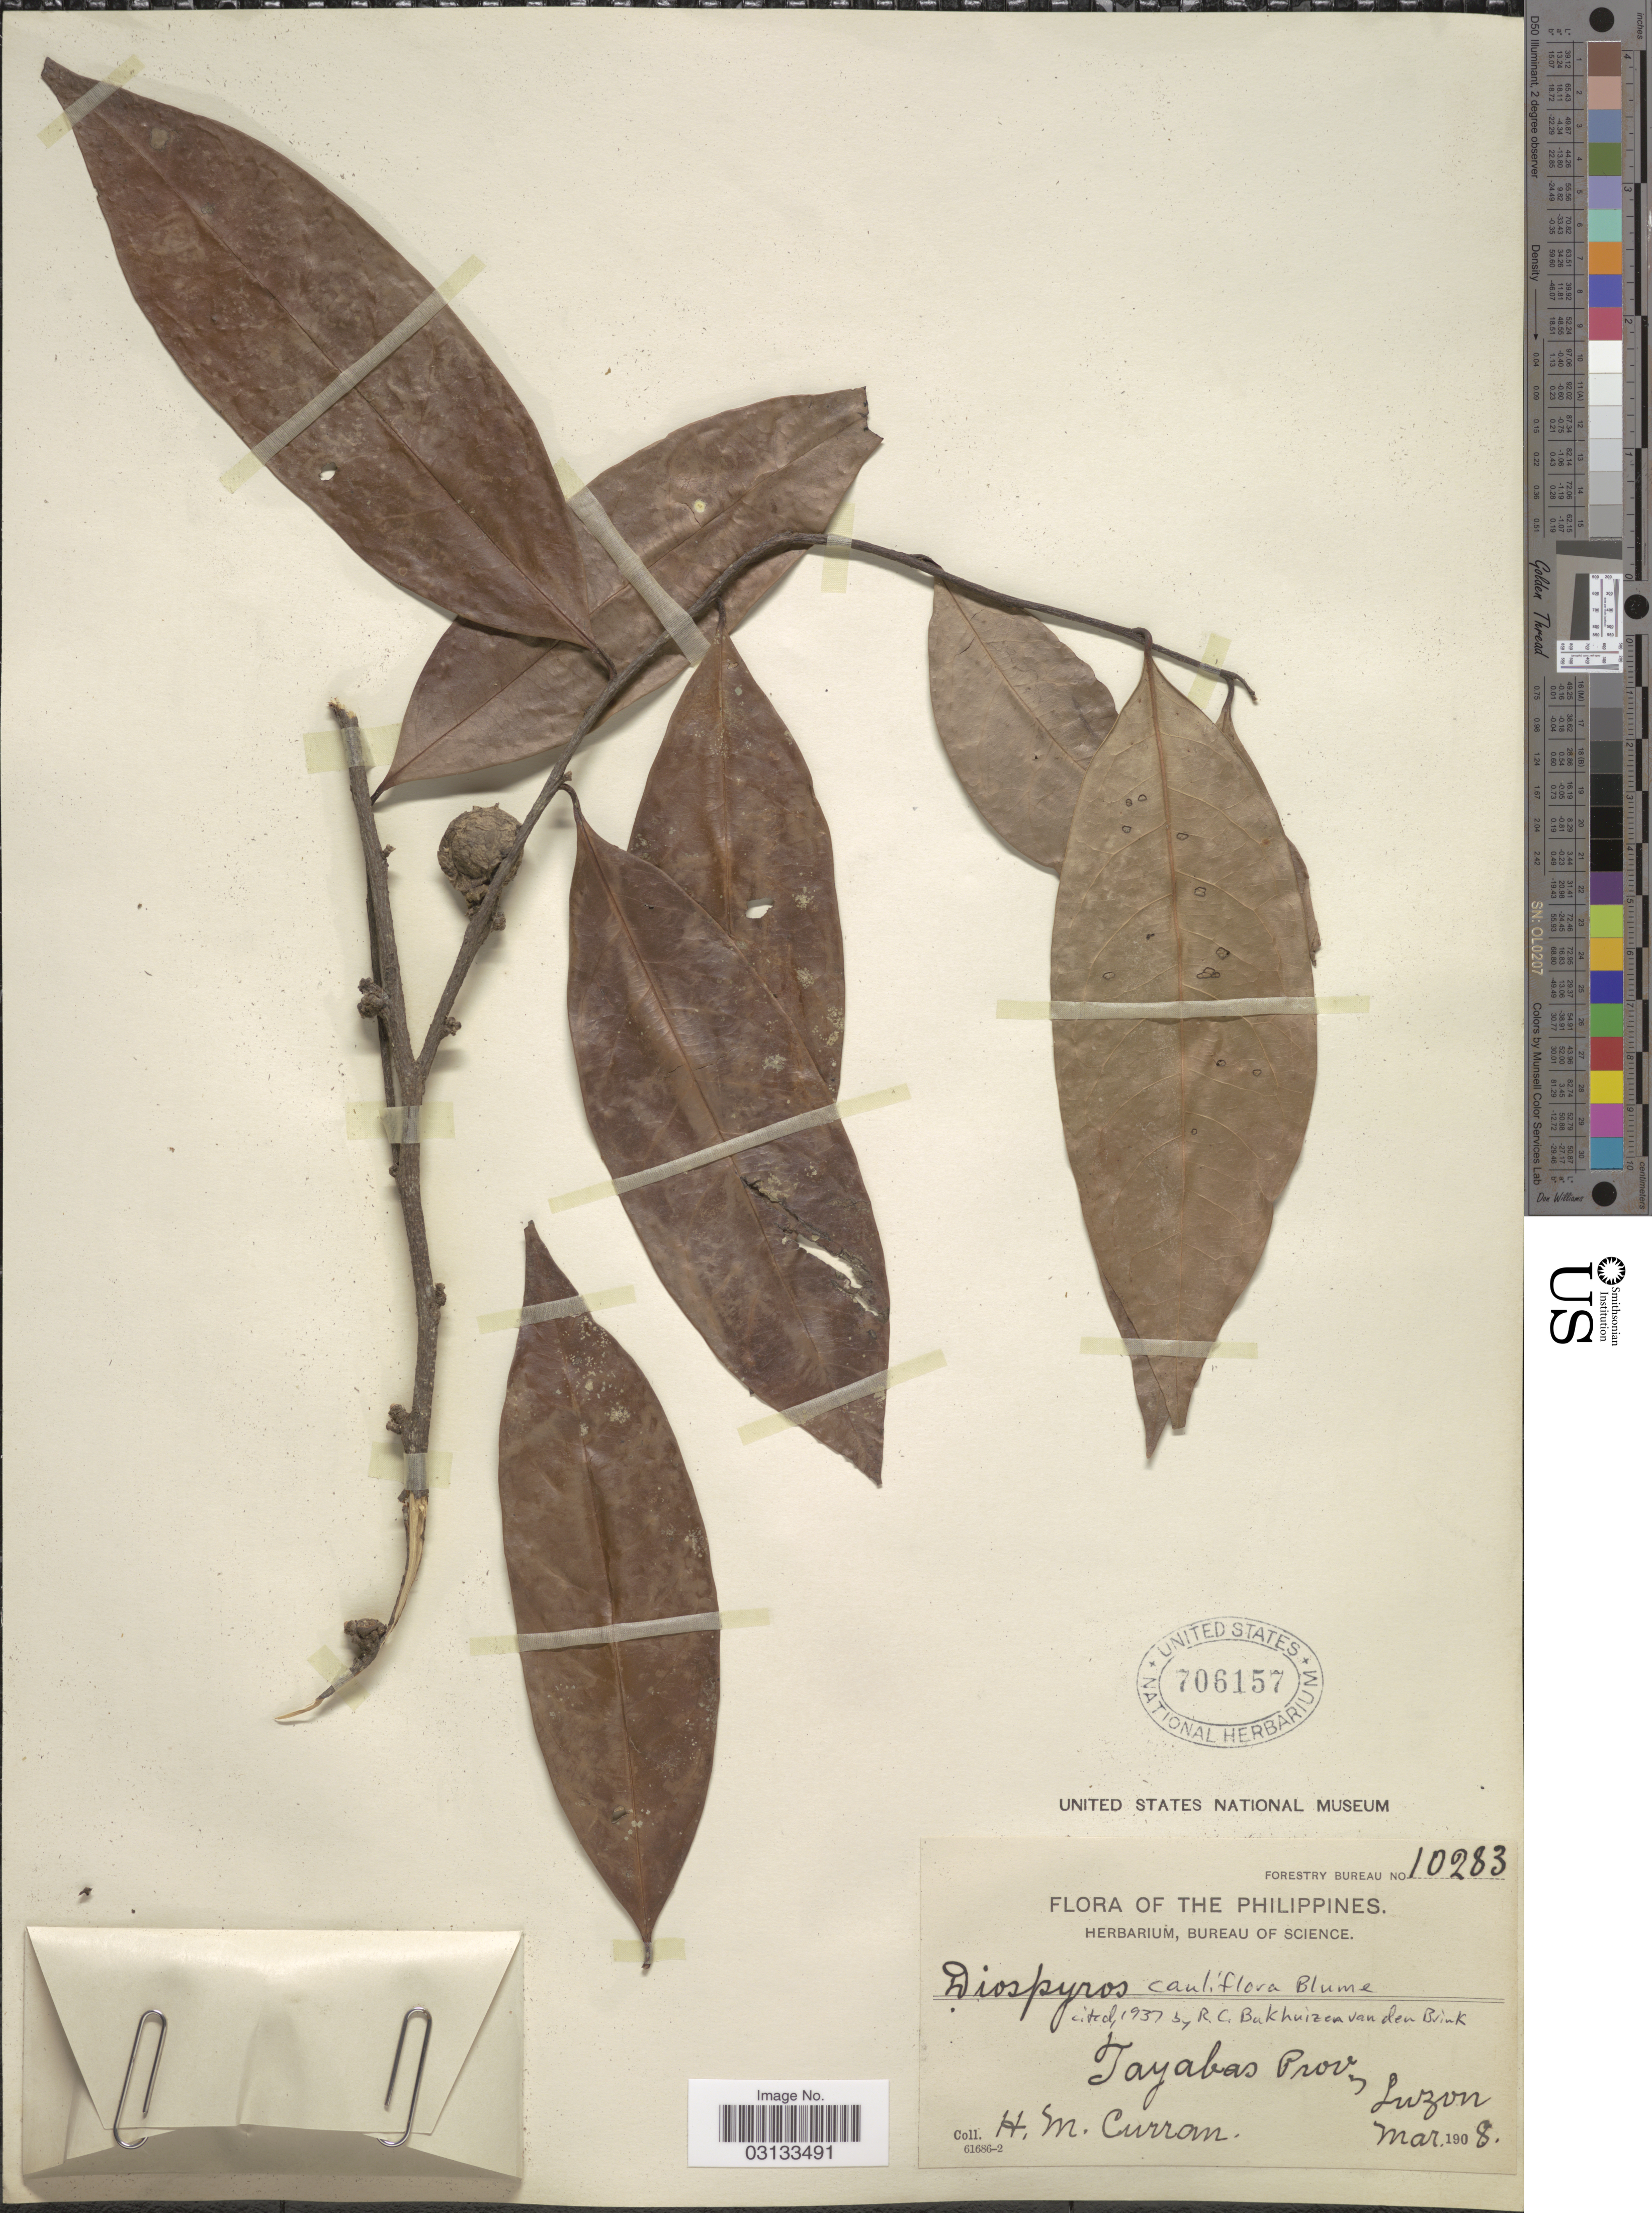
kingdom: Plantae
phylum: Tracheophyta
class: Magnoliopsida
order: Ericales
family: Ebenaceae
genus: Diospyros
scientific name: Diospyros cauliflora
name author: Blume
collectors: H. M. Curran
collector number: Forestry Bureau 10283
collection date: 1908-03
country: Philippines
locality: Tayabas Prov., Luzon.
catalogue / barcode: US 706157